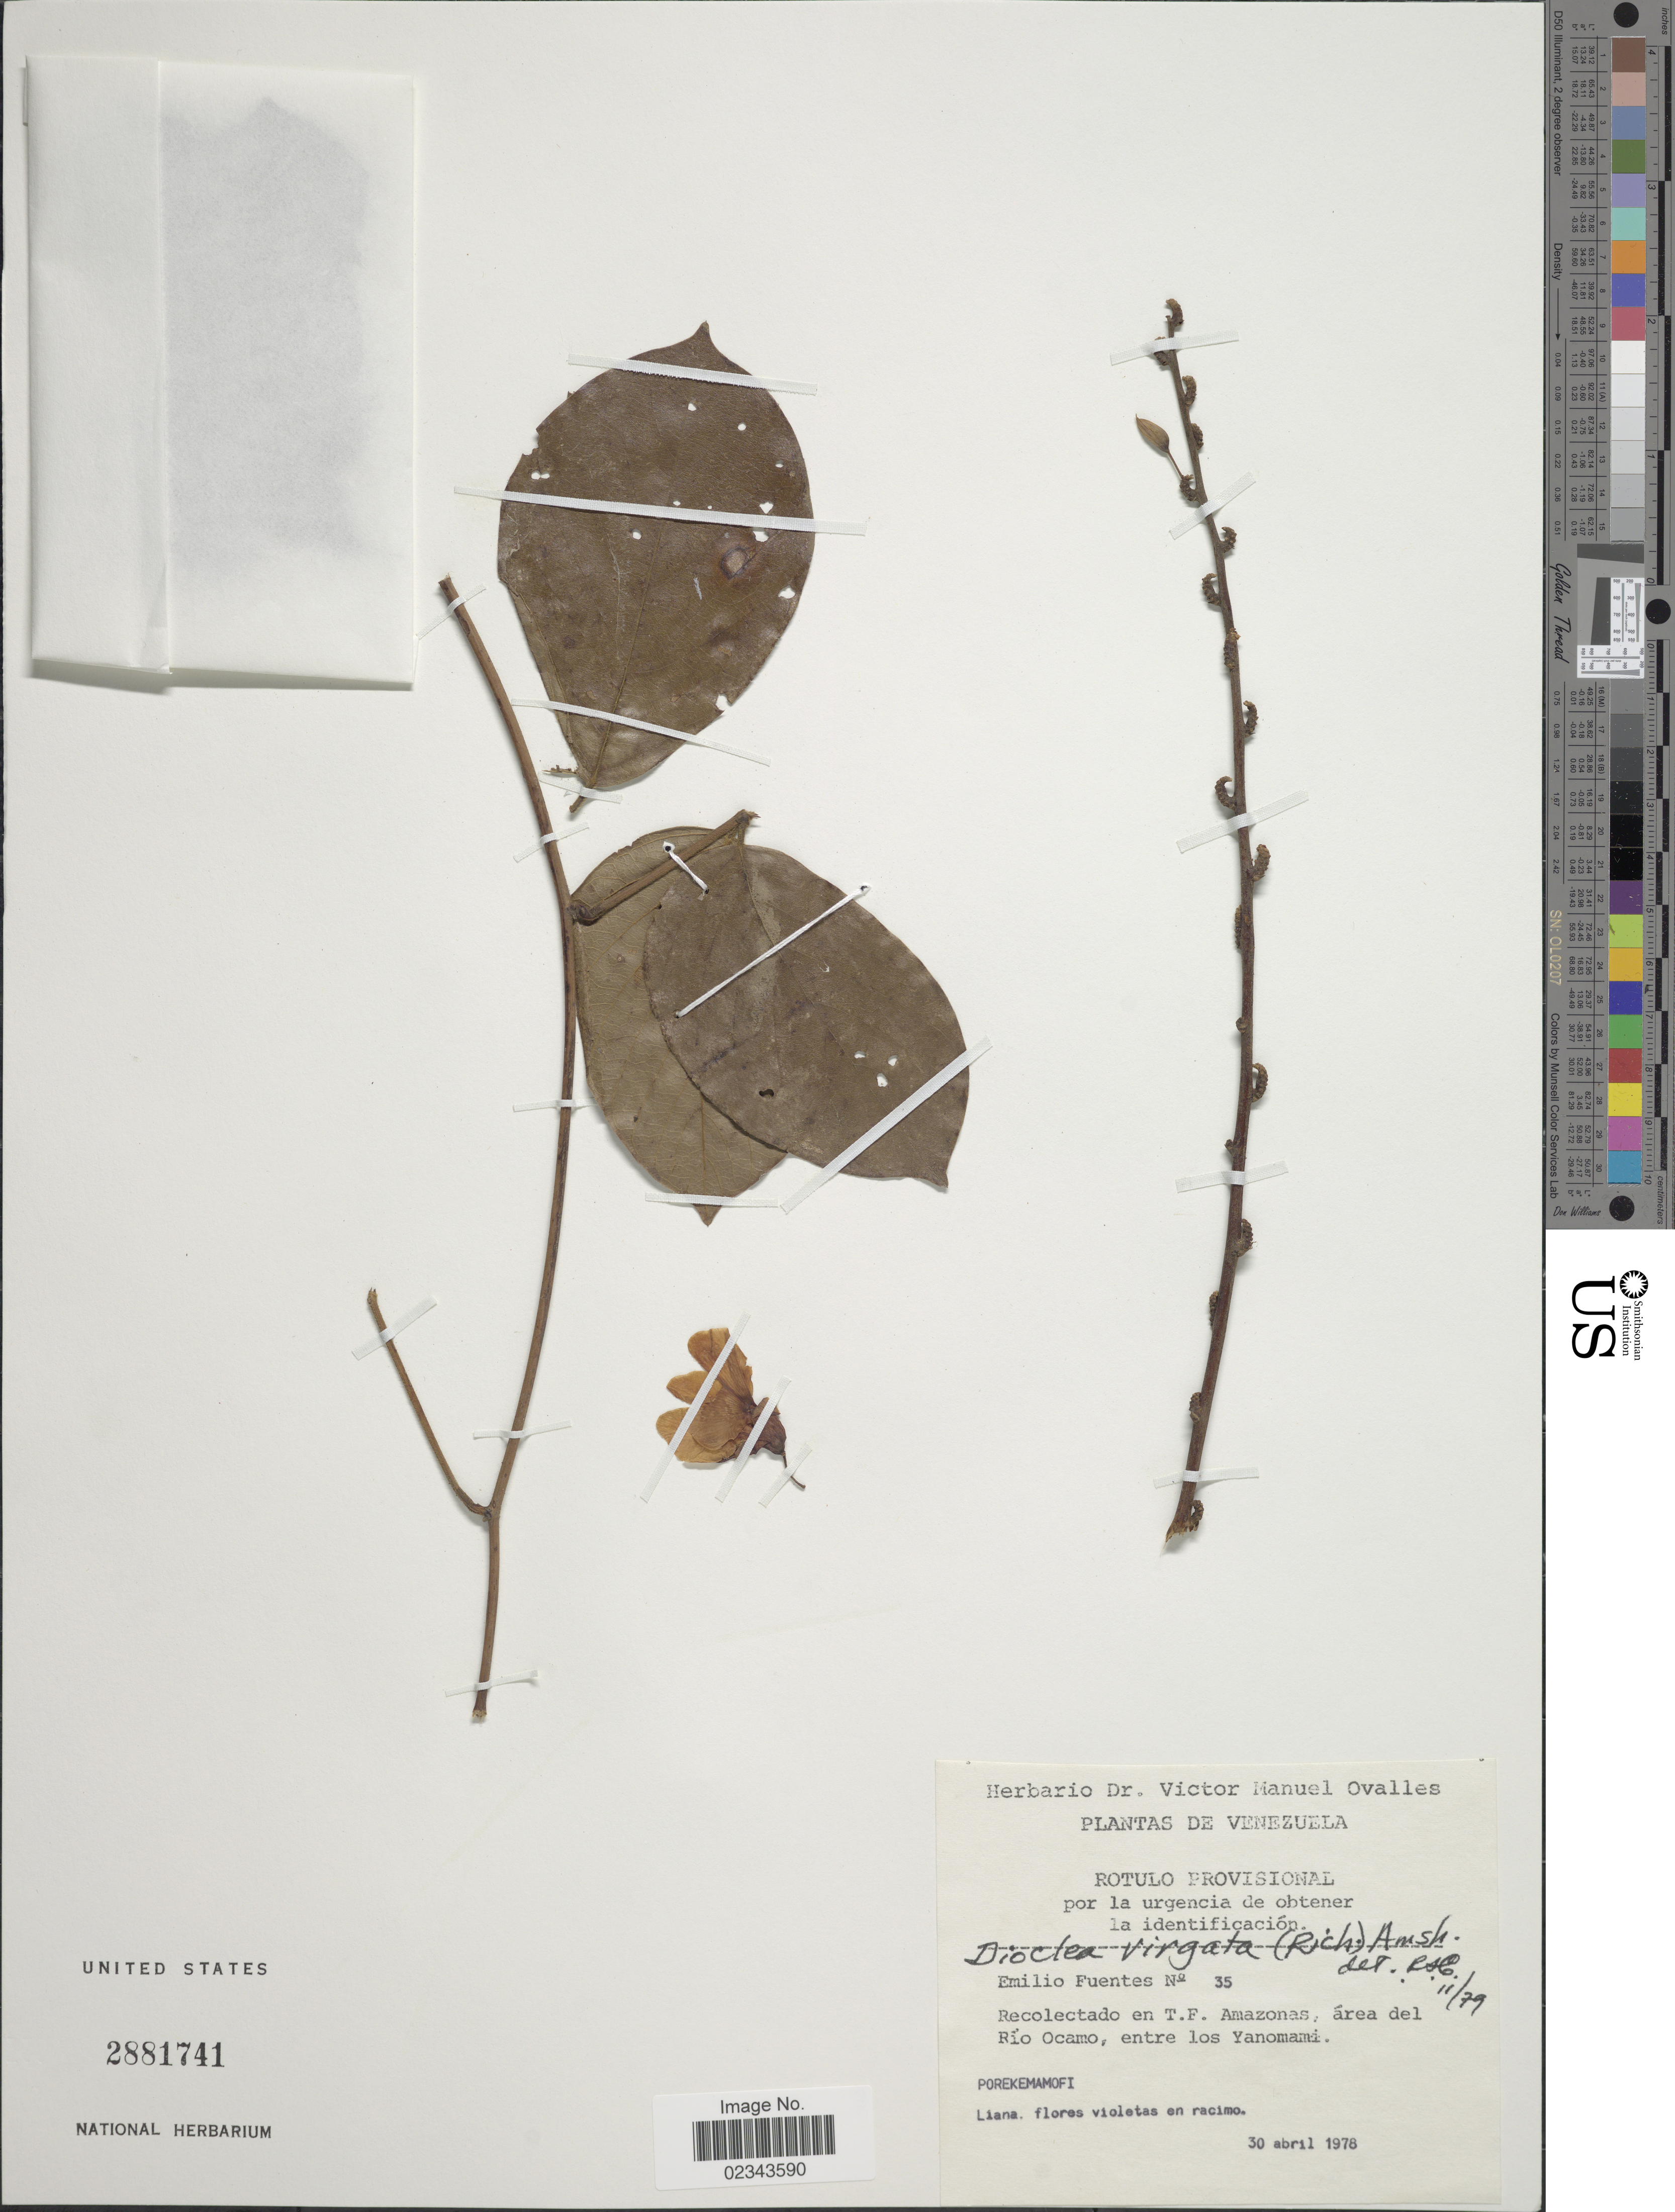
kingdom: Plantae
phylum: Tracheophyta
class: Magnoliopsida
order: Fabales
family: Fabaceae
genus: Dioclea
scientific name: Dioclea virgata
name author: (Rich.) Amshoff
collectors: E. Fuentes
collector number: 35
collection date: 1978-04-30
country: Venezuela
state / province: Amazonas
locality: T.F. Amazonas, area del Rio Ocamo, entre los Yanomami.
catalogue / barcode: US 2881741